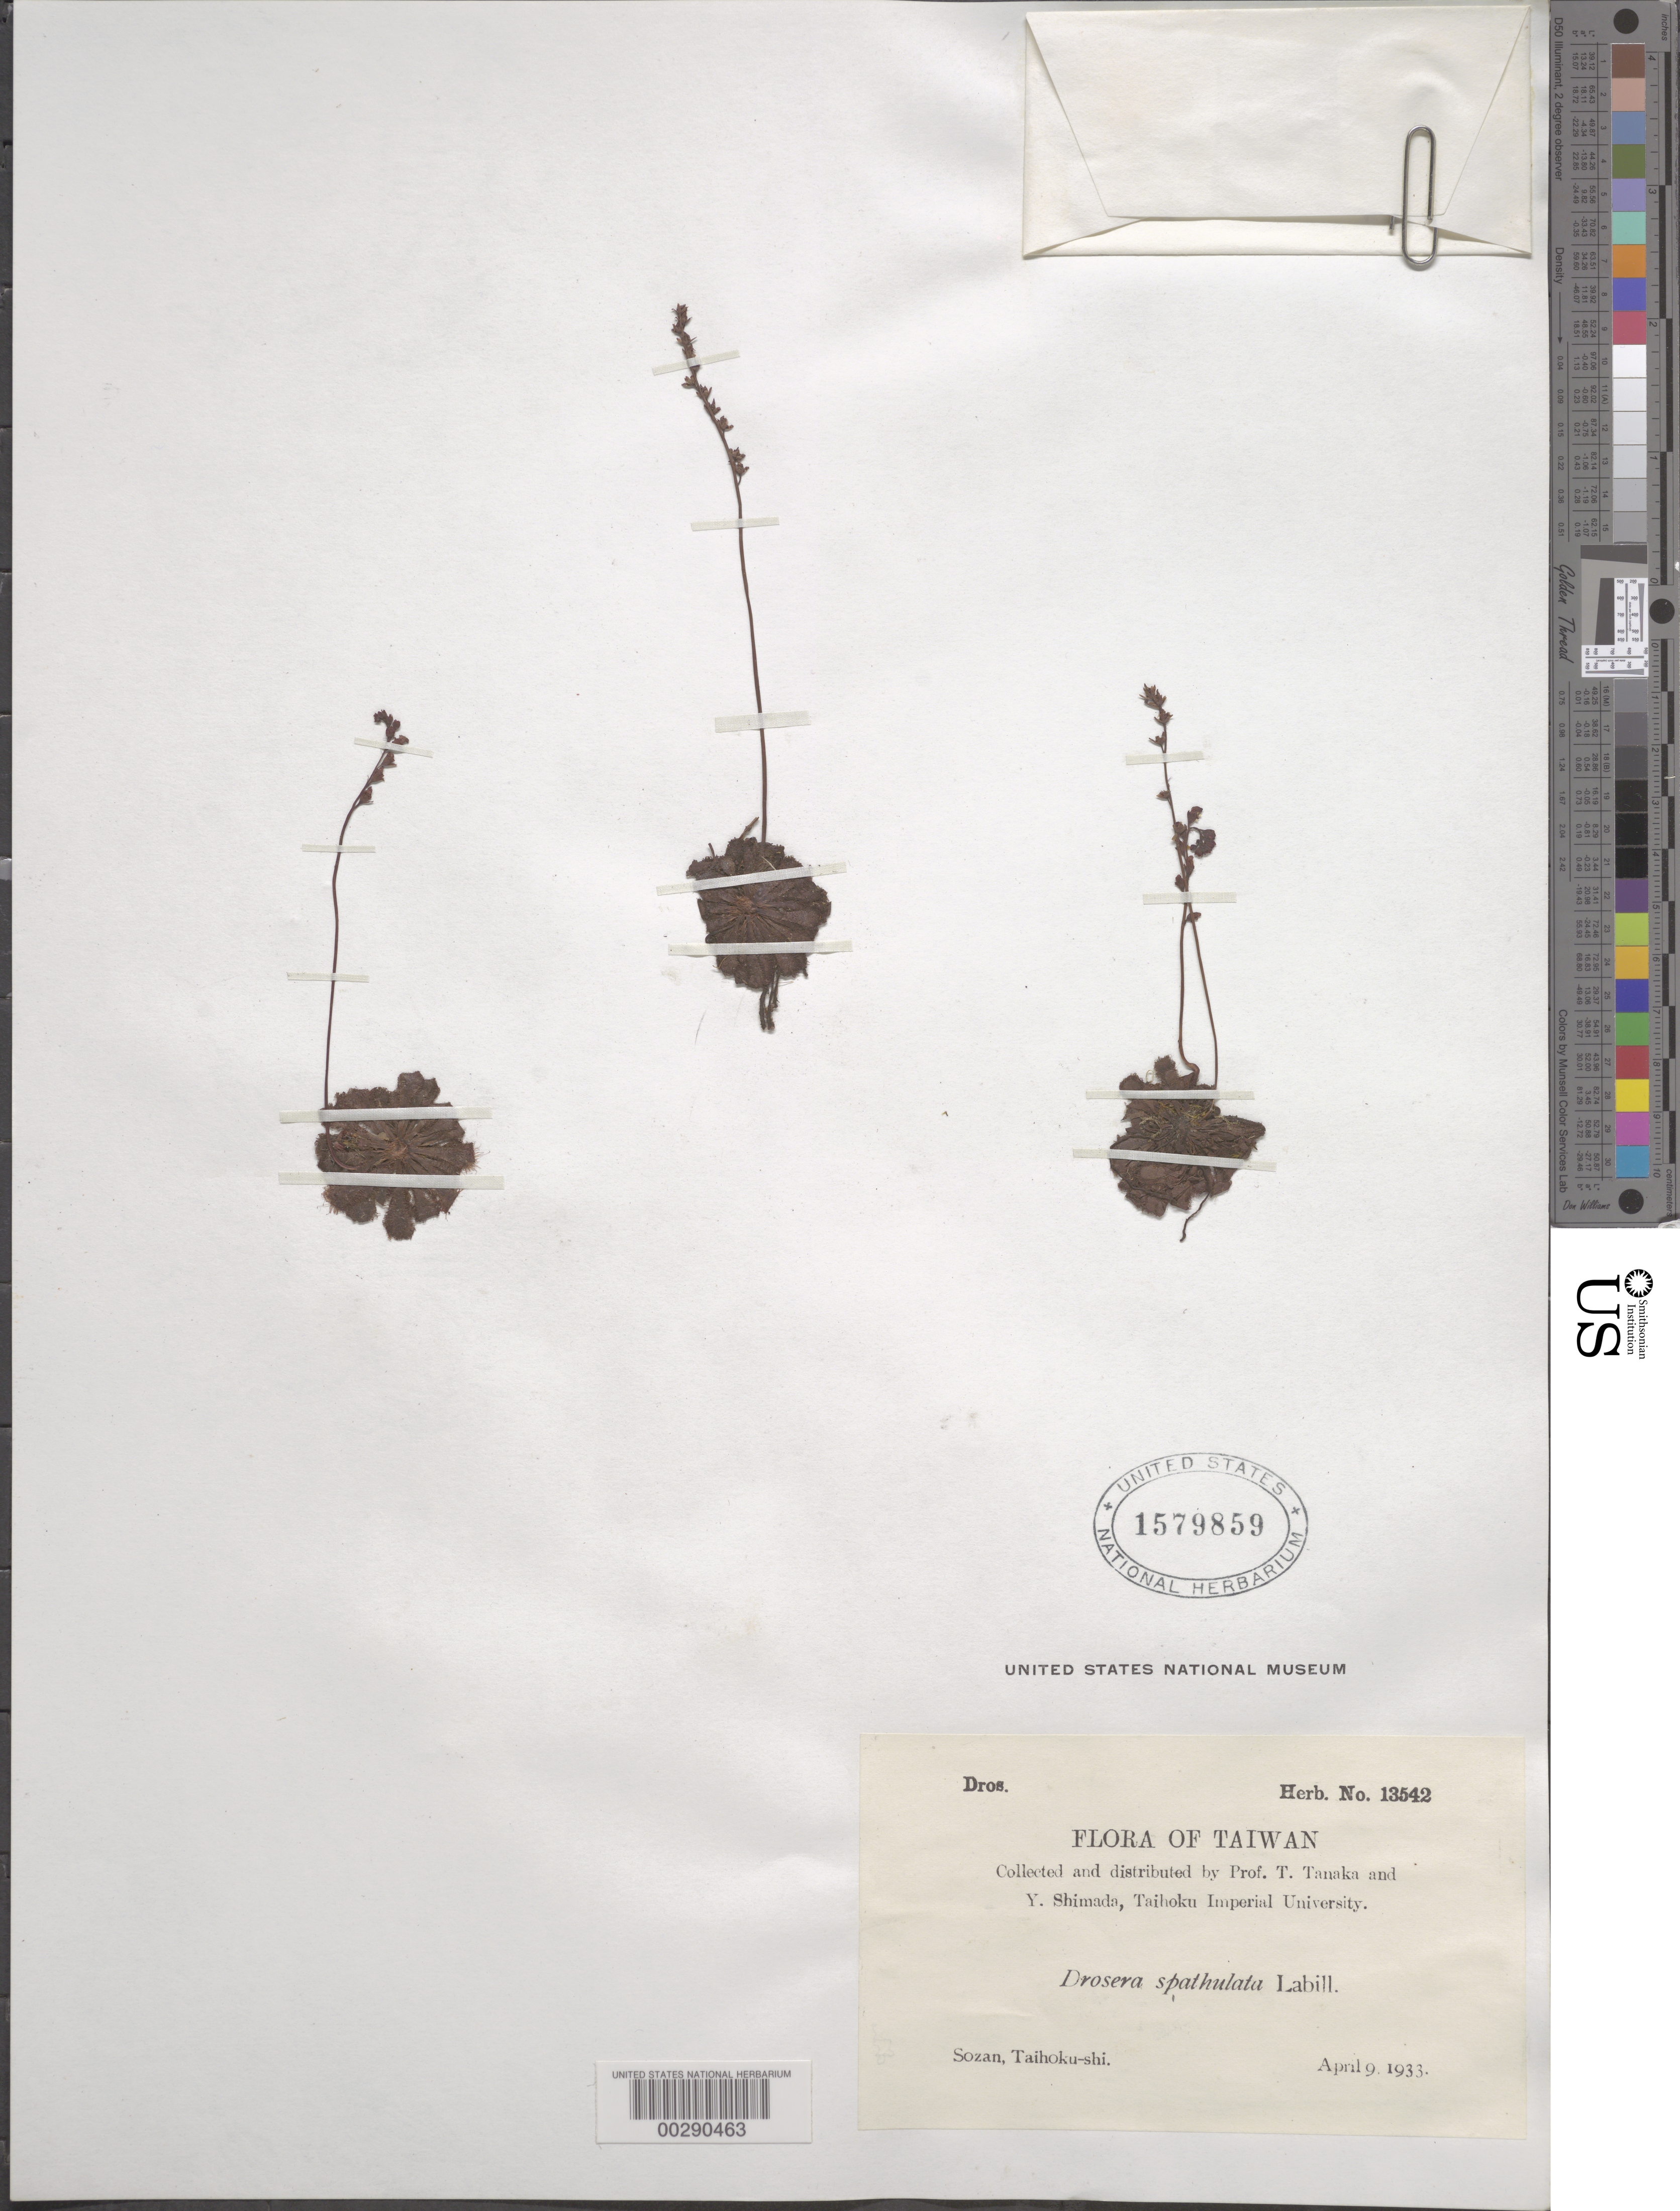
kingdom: Plantae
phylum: Tracheophyta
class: Magnoliopsida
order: Caryophyllales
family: Droseraceae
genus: Drosera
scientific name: Drosera spathulata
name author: Labill.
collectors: T. Tanaka & Y. Shimada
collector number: Herb. No. 13542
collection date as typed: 09 Apr 1933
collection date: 1933-04-09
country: Taiwan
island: Taiwan [Formosa]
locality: Sozan, taihoku-shi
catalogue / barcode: US 1579859